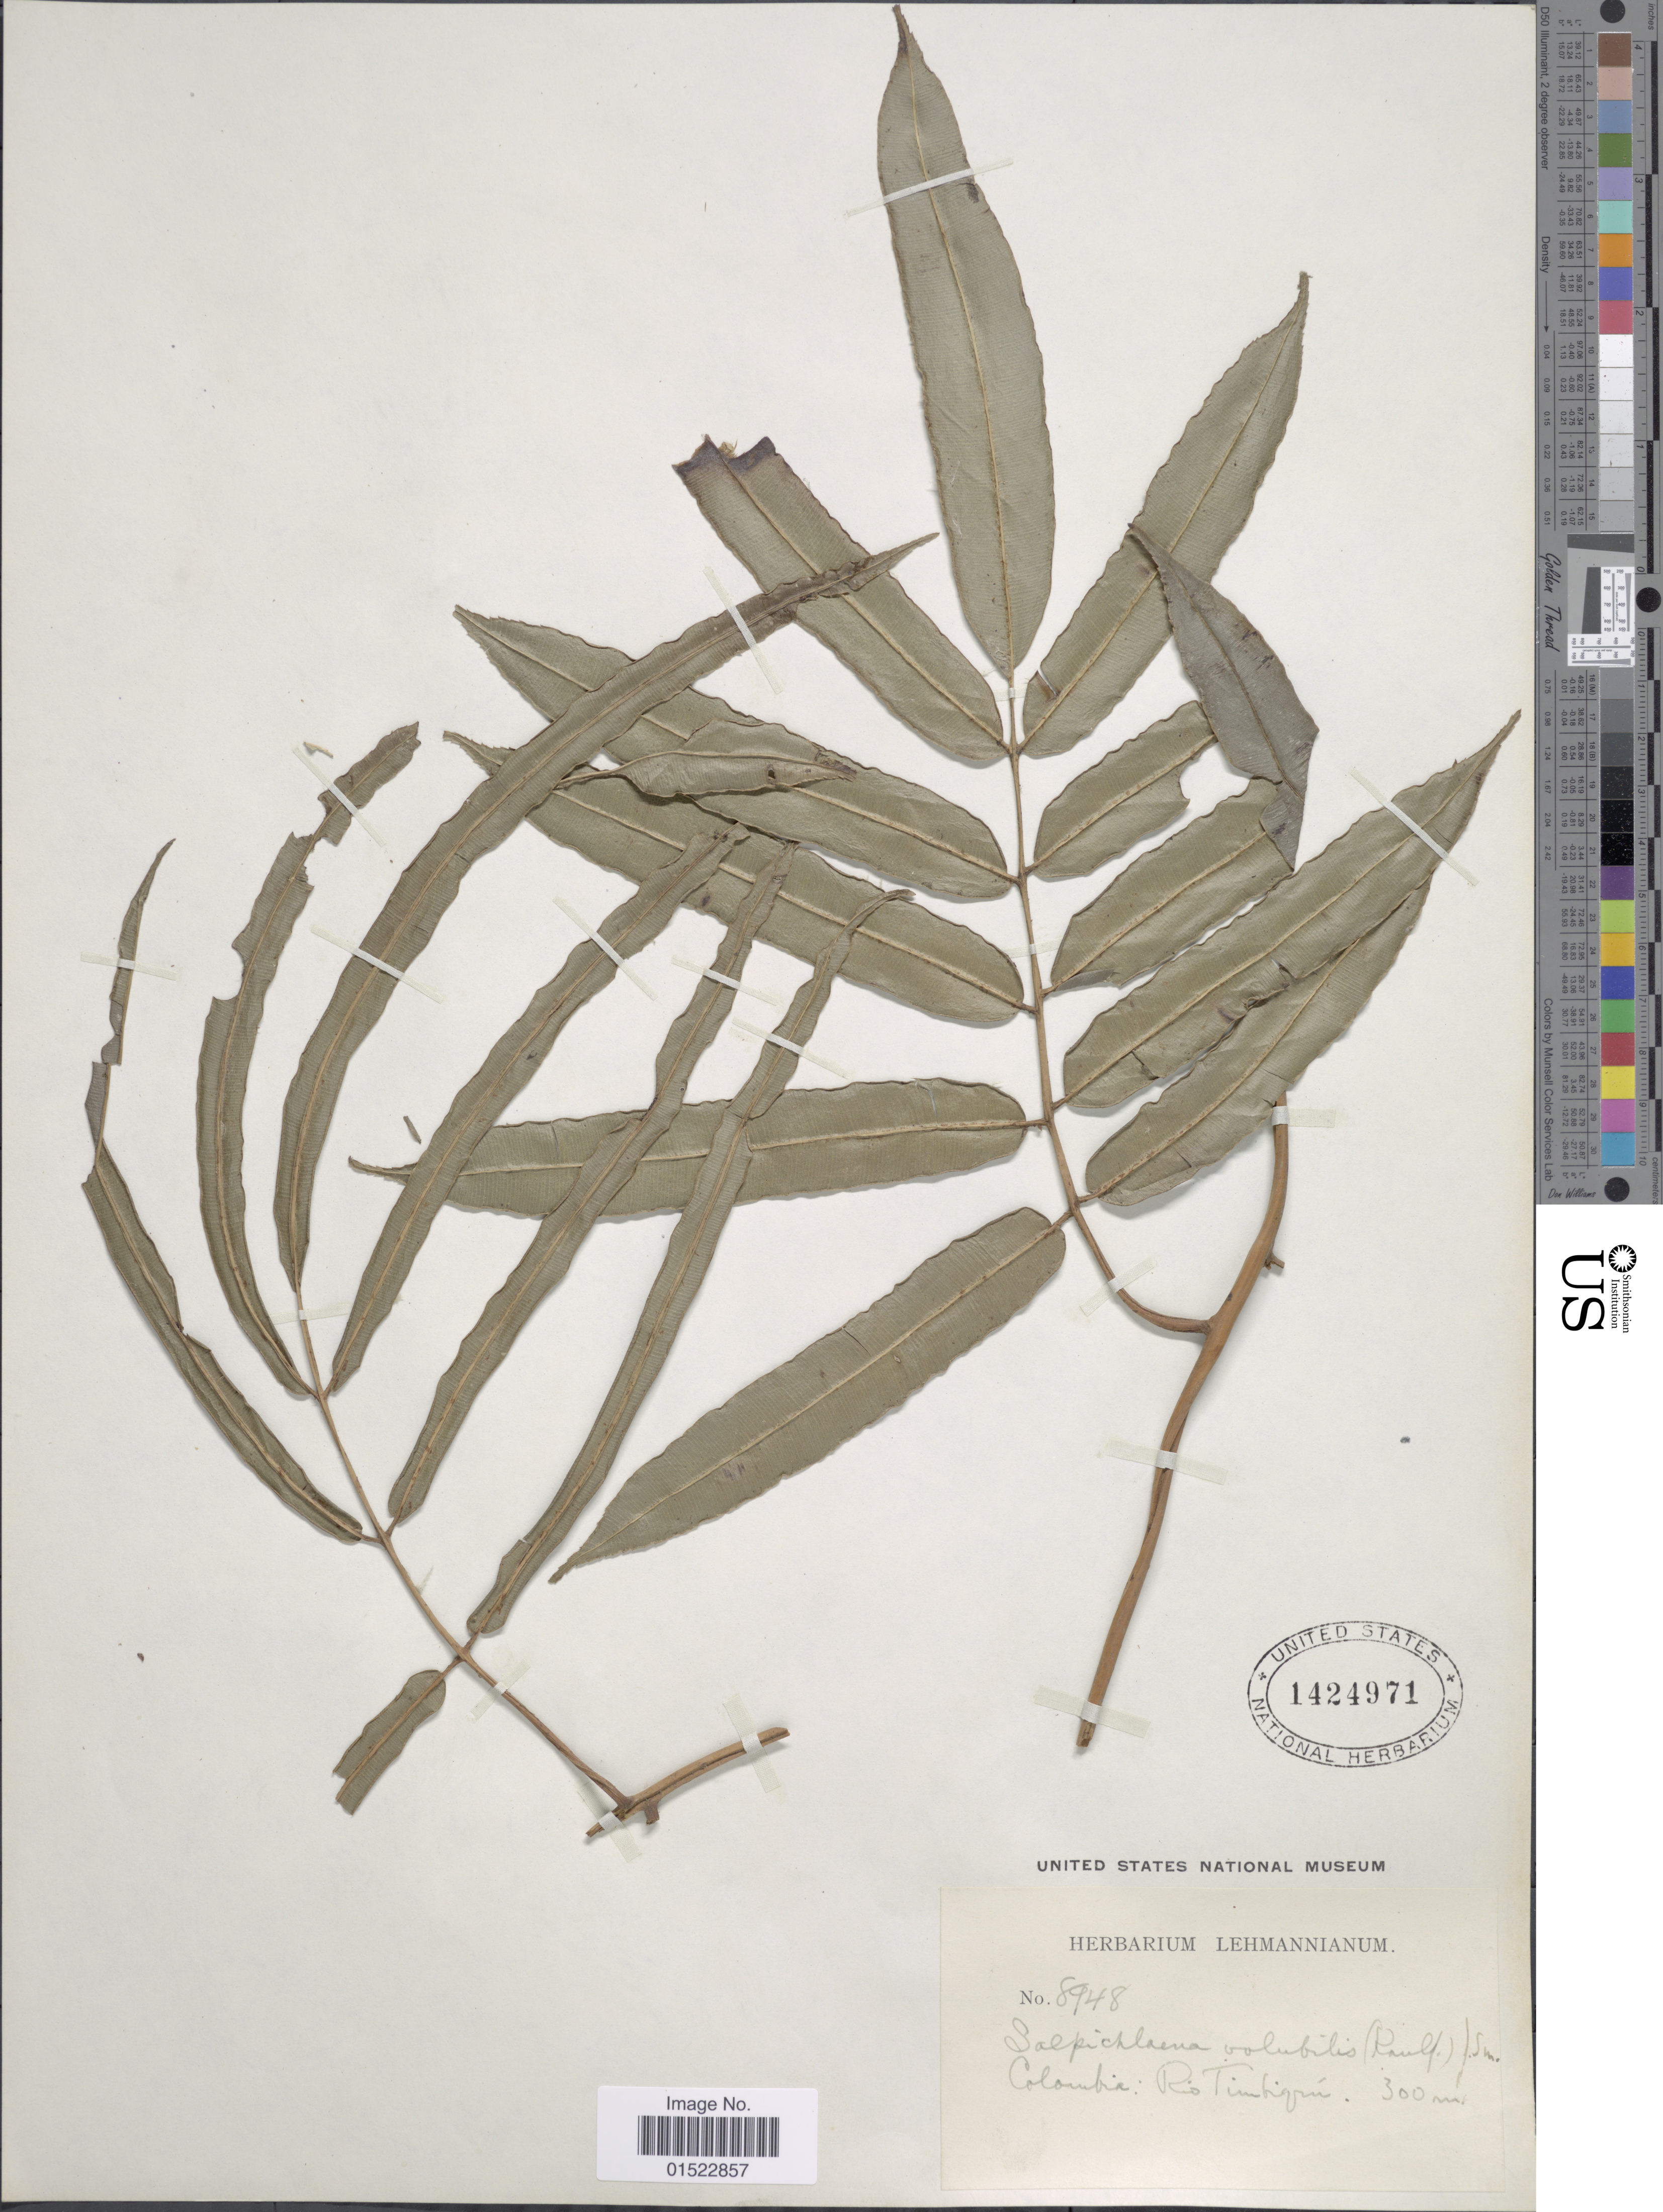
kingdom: Plantae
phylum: Tracheophyta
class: Polypodiopsida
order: Polypodiales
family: Blechnaceae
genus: Salpichlaena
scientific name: Salpichlaena volubilis subsp. volubilis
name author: (Kaulf.) J. Sm.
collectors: ex herb. Lehmannianum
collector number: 8948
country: Colombia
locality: Rio Timbiqui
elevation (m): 300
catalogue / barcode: US 1424971